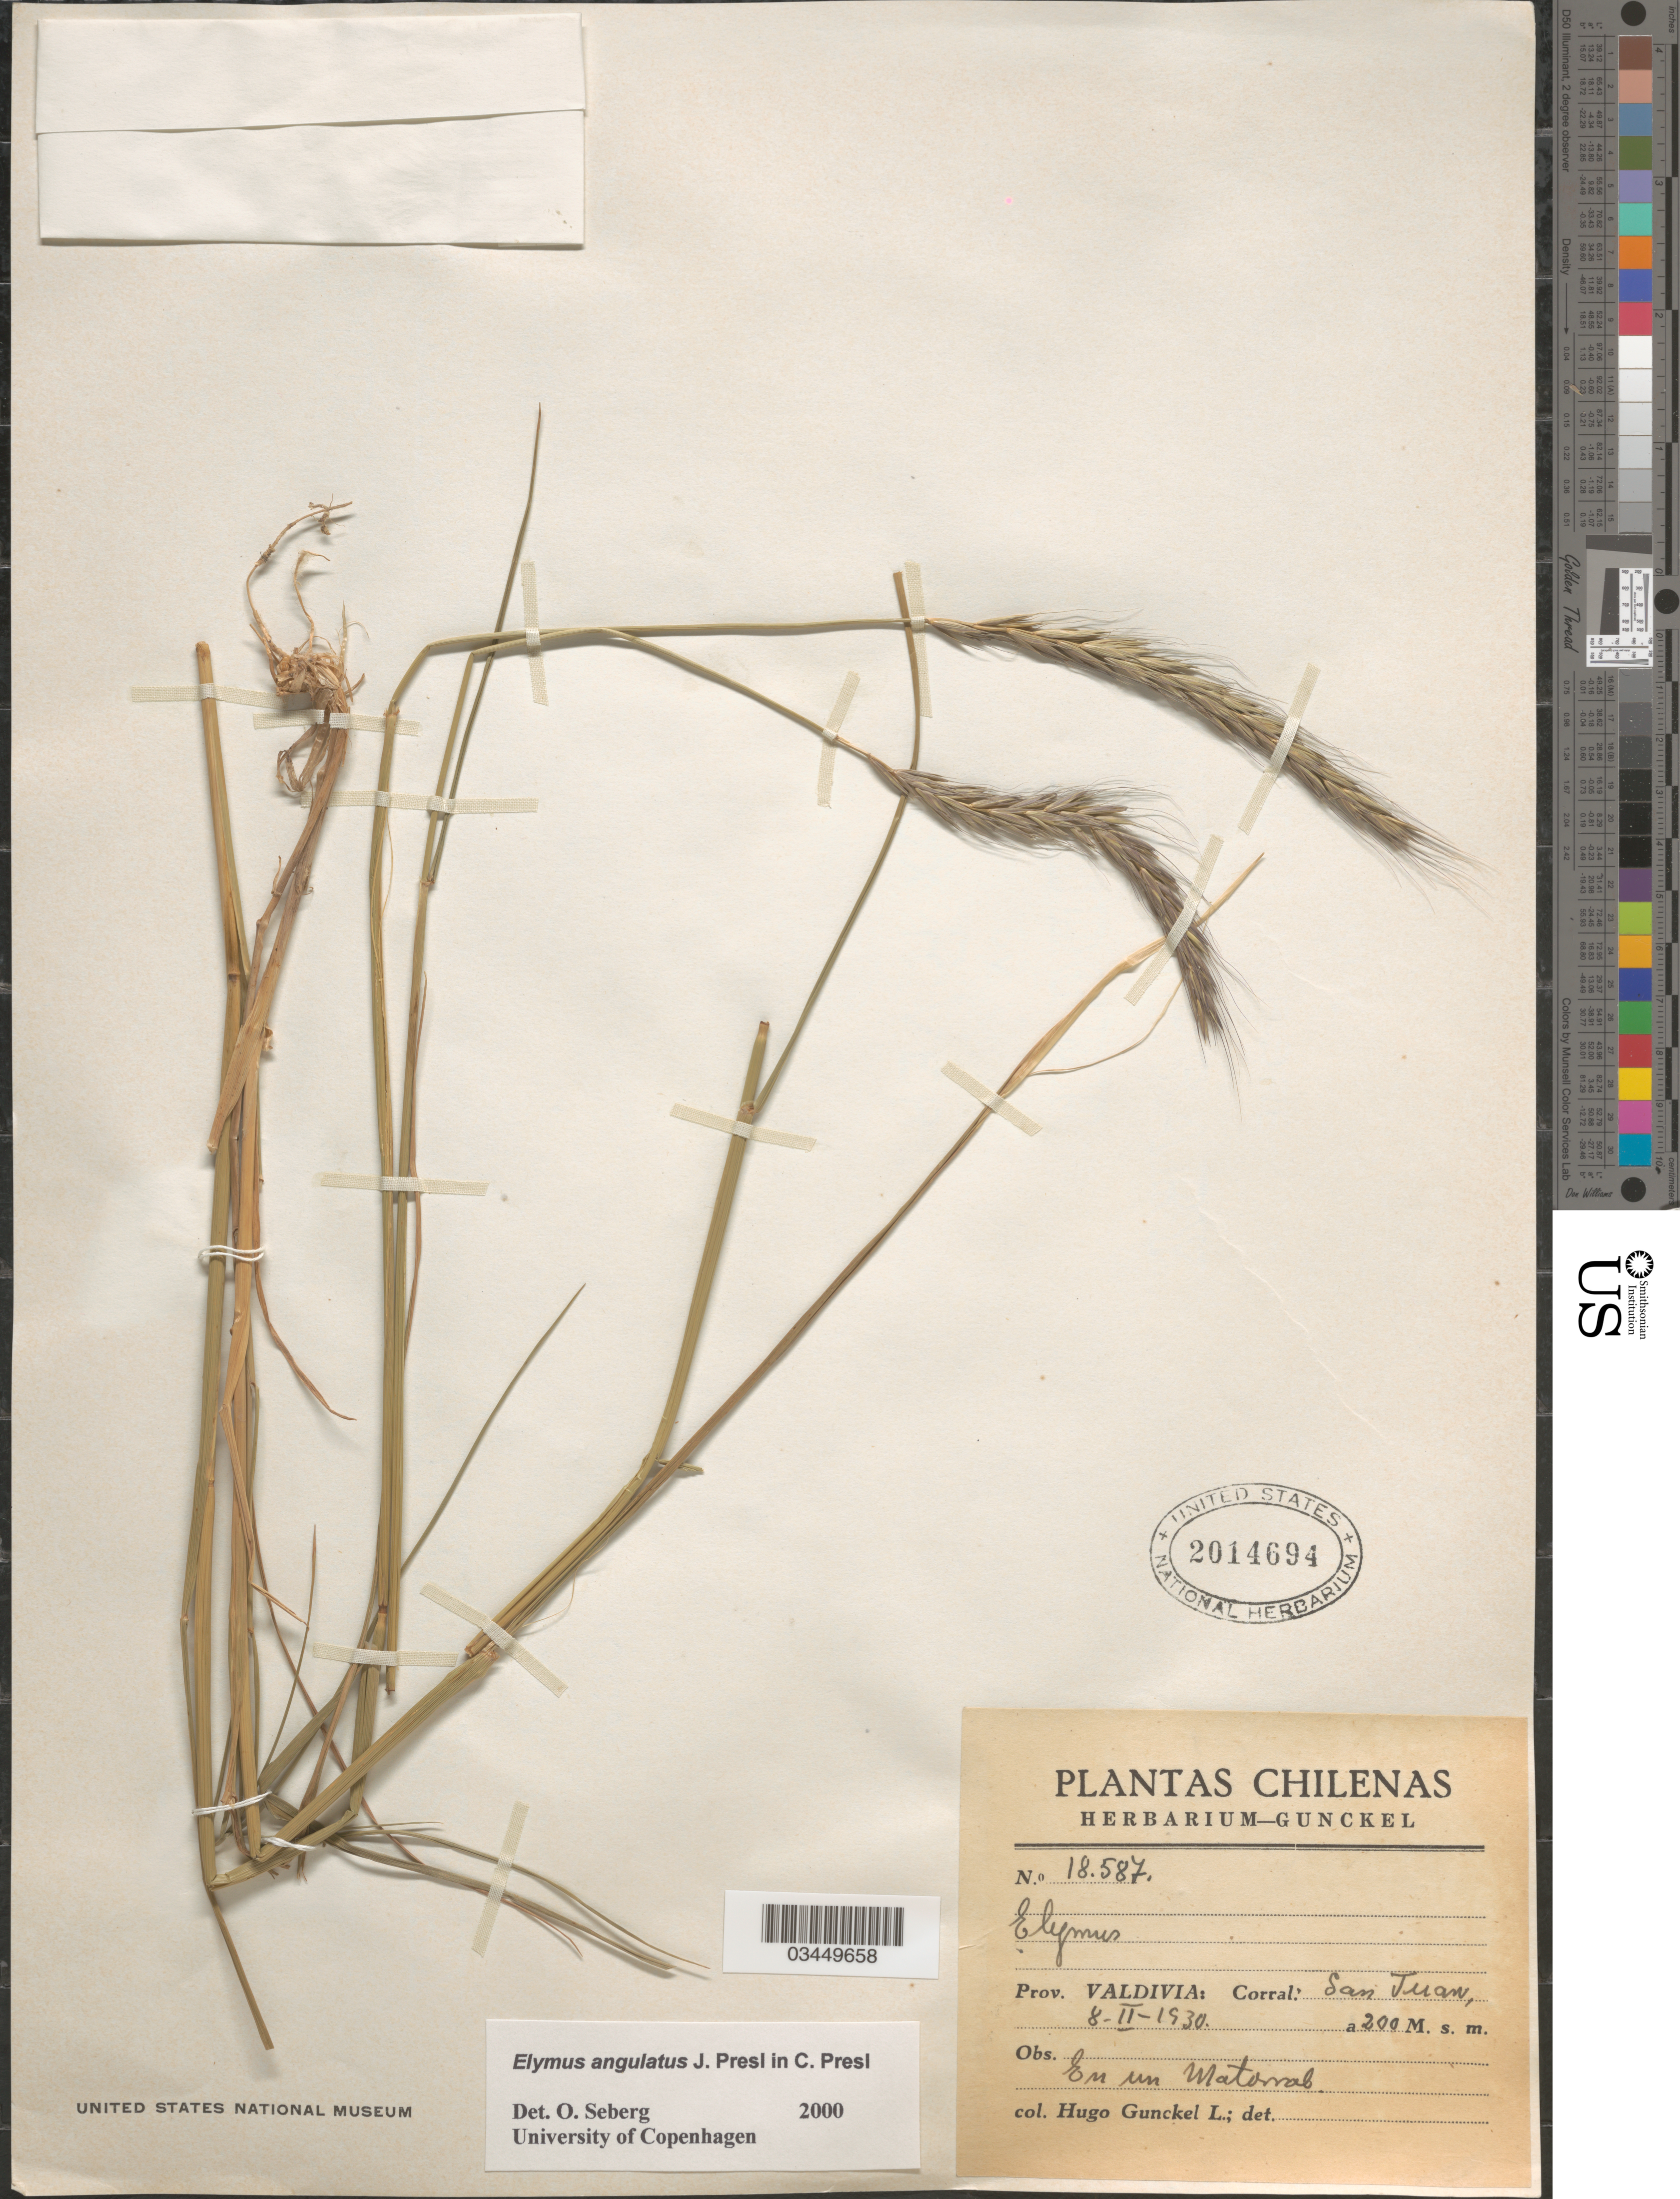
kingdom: Plantae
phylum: Tracheophyta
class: Liliopsida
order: Poales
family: Poaceae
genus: Elymus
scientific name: Elymus angulatus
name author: J. Presl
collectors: H. Gunckel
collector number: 18587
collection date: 1930-02-08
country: Chile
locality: Prov. Valdivia: Corral: San Juan.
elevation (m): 200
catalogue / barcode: US 2014694